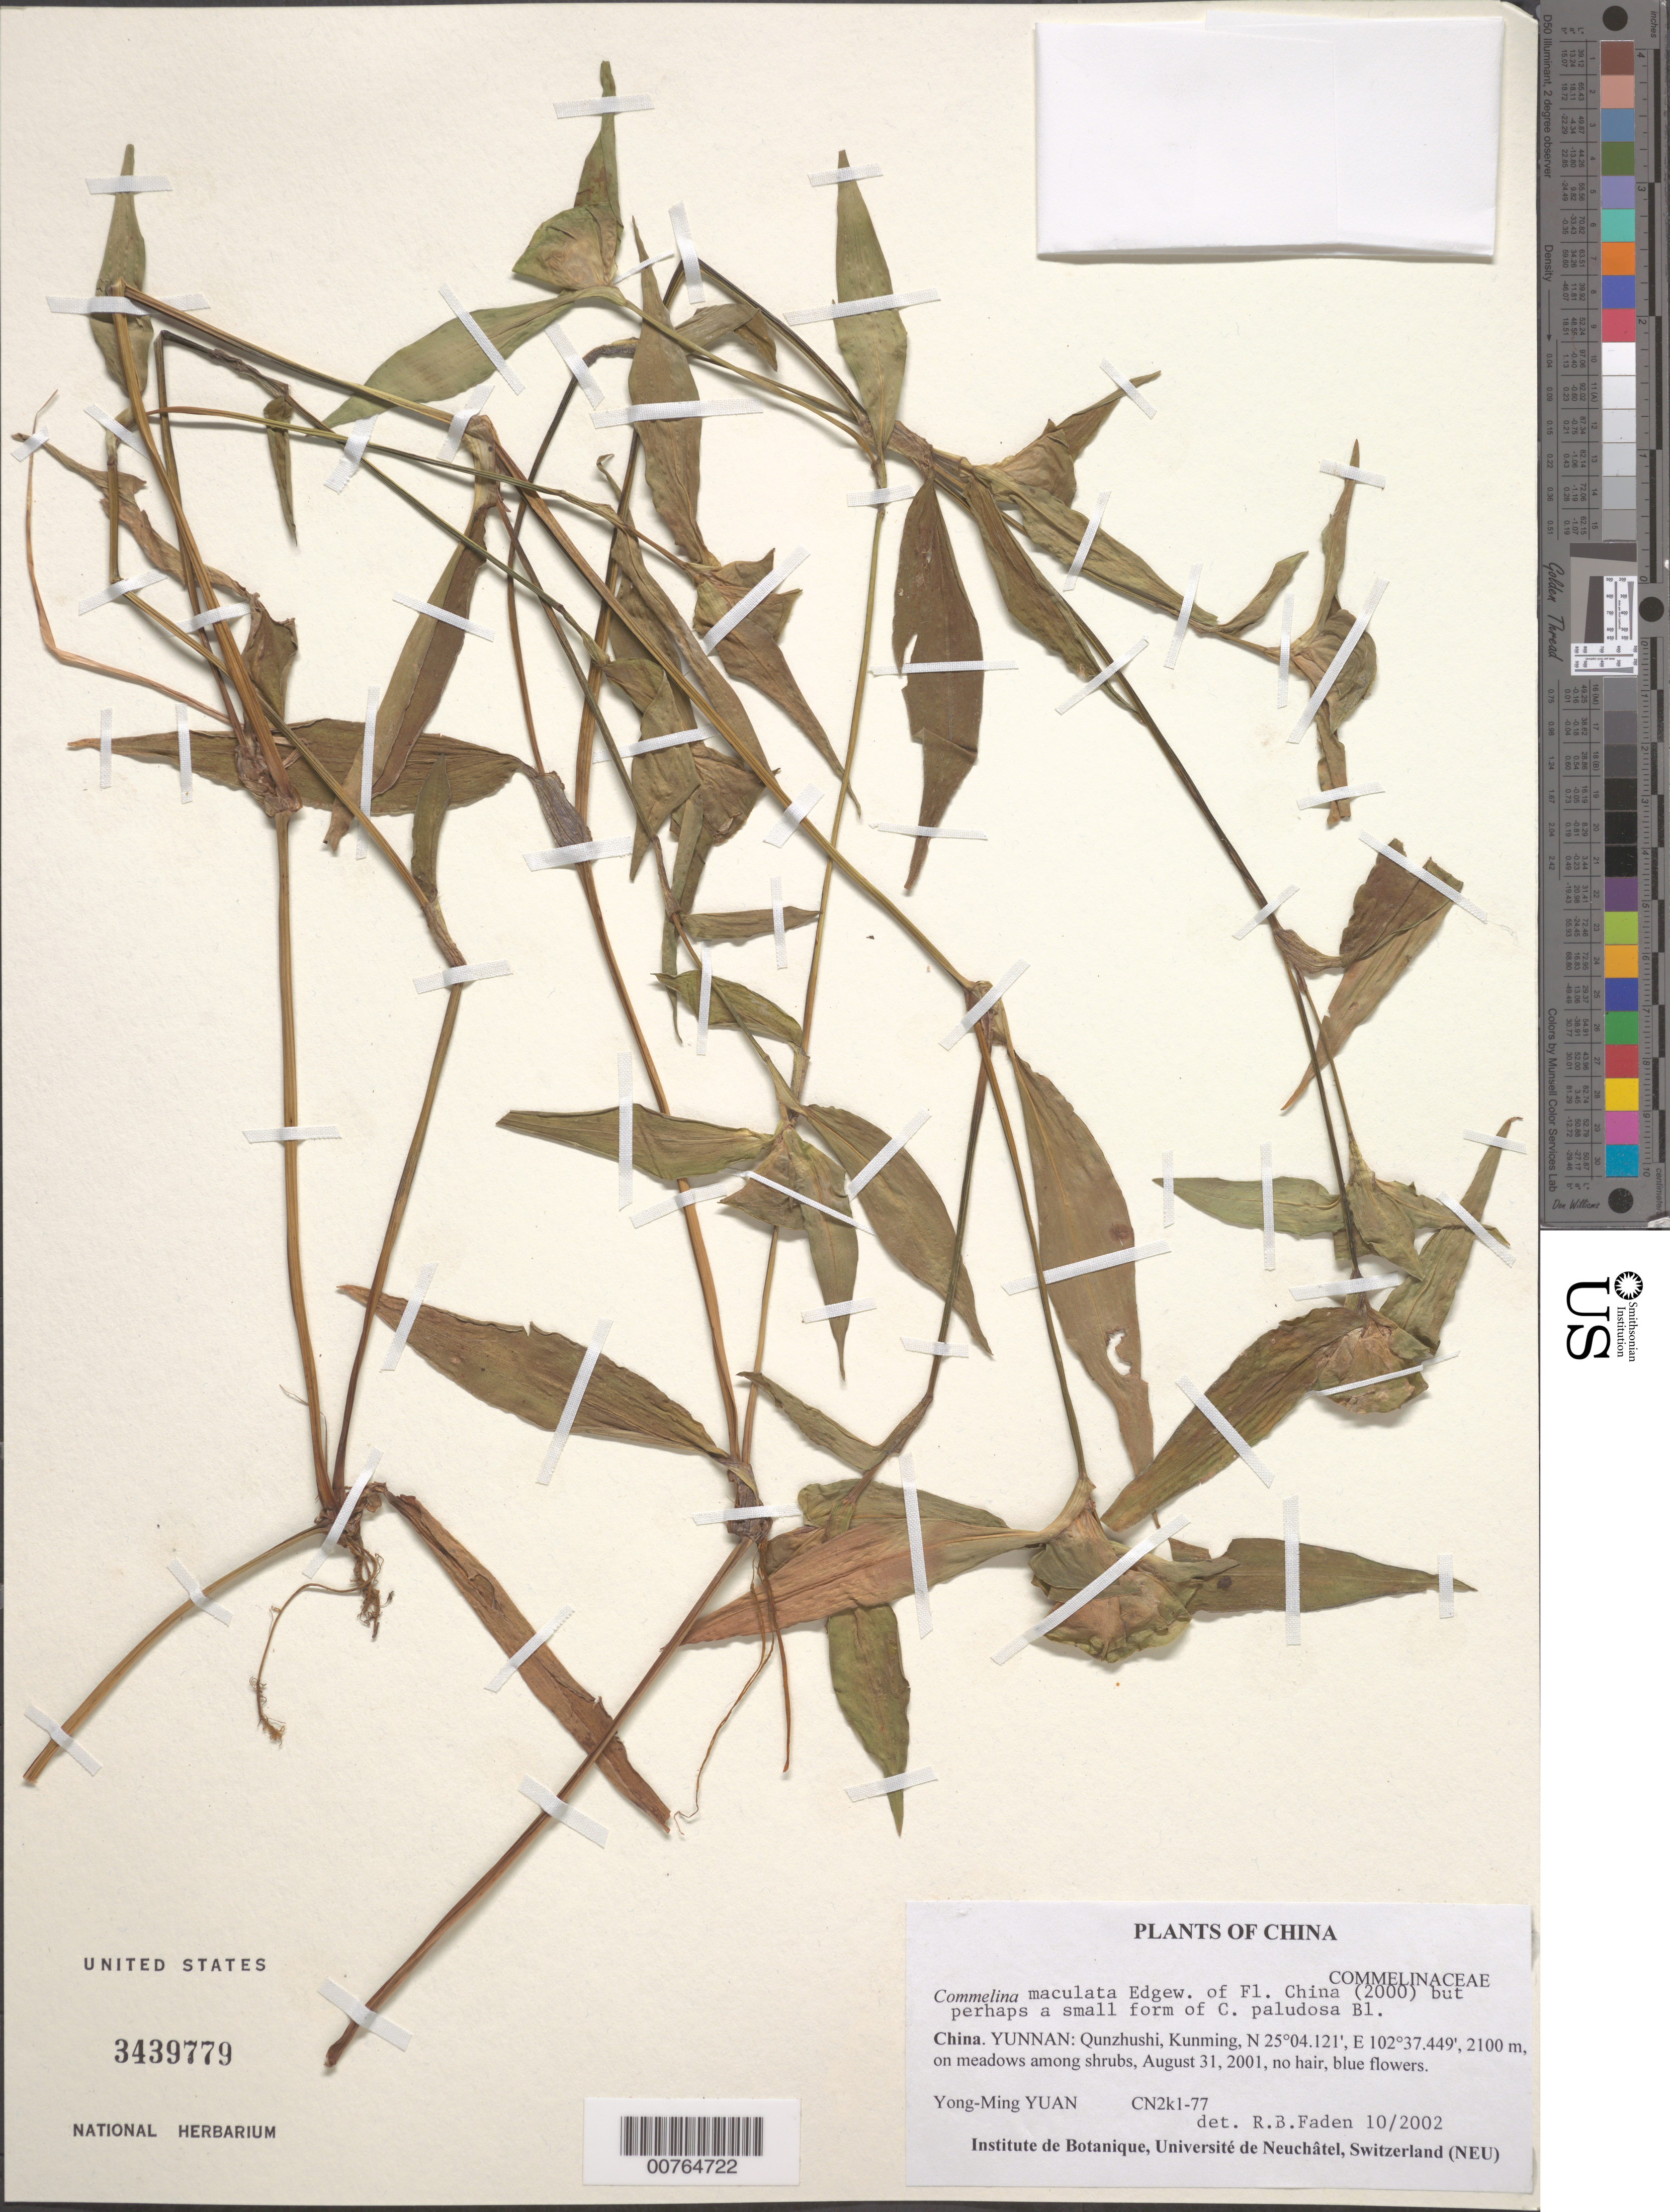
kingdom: Plantae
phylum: Tracheophyta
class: Liliopsida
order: Commelinales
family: Commelinaceae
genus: Commelina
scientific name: Commelina maculata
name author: Edgew.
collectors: Y. M. Yuan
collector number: CN2k1-77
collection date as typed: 31 Aug 2001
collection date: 2001-08-31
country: China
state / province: Yunnan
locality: Qunzhushi, Kunming.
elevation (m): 2100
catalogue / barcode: US 3439779